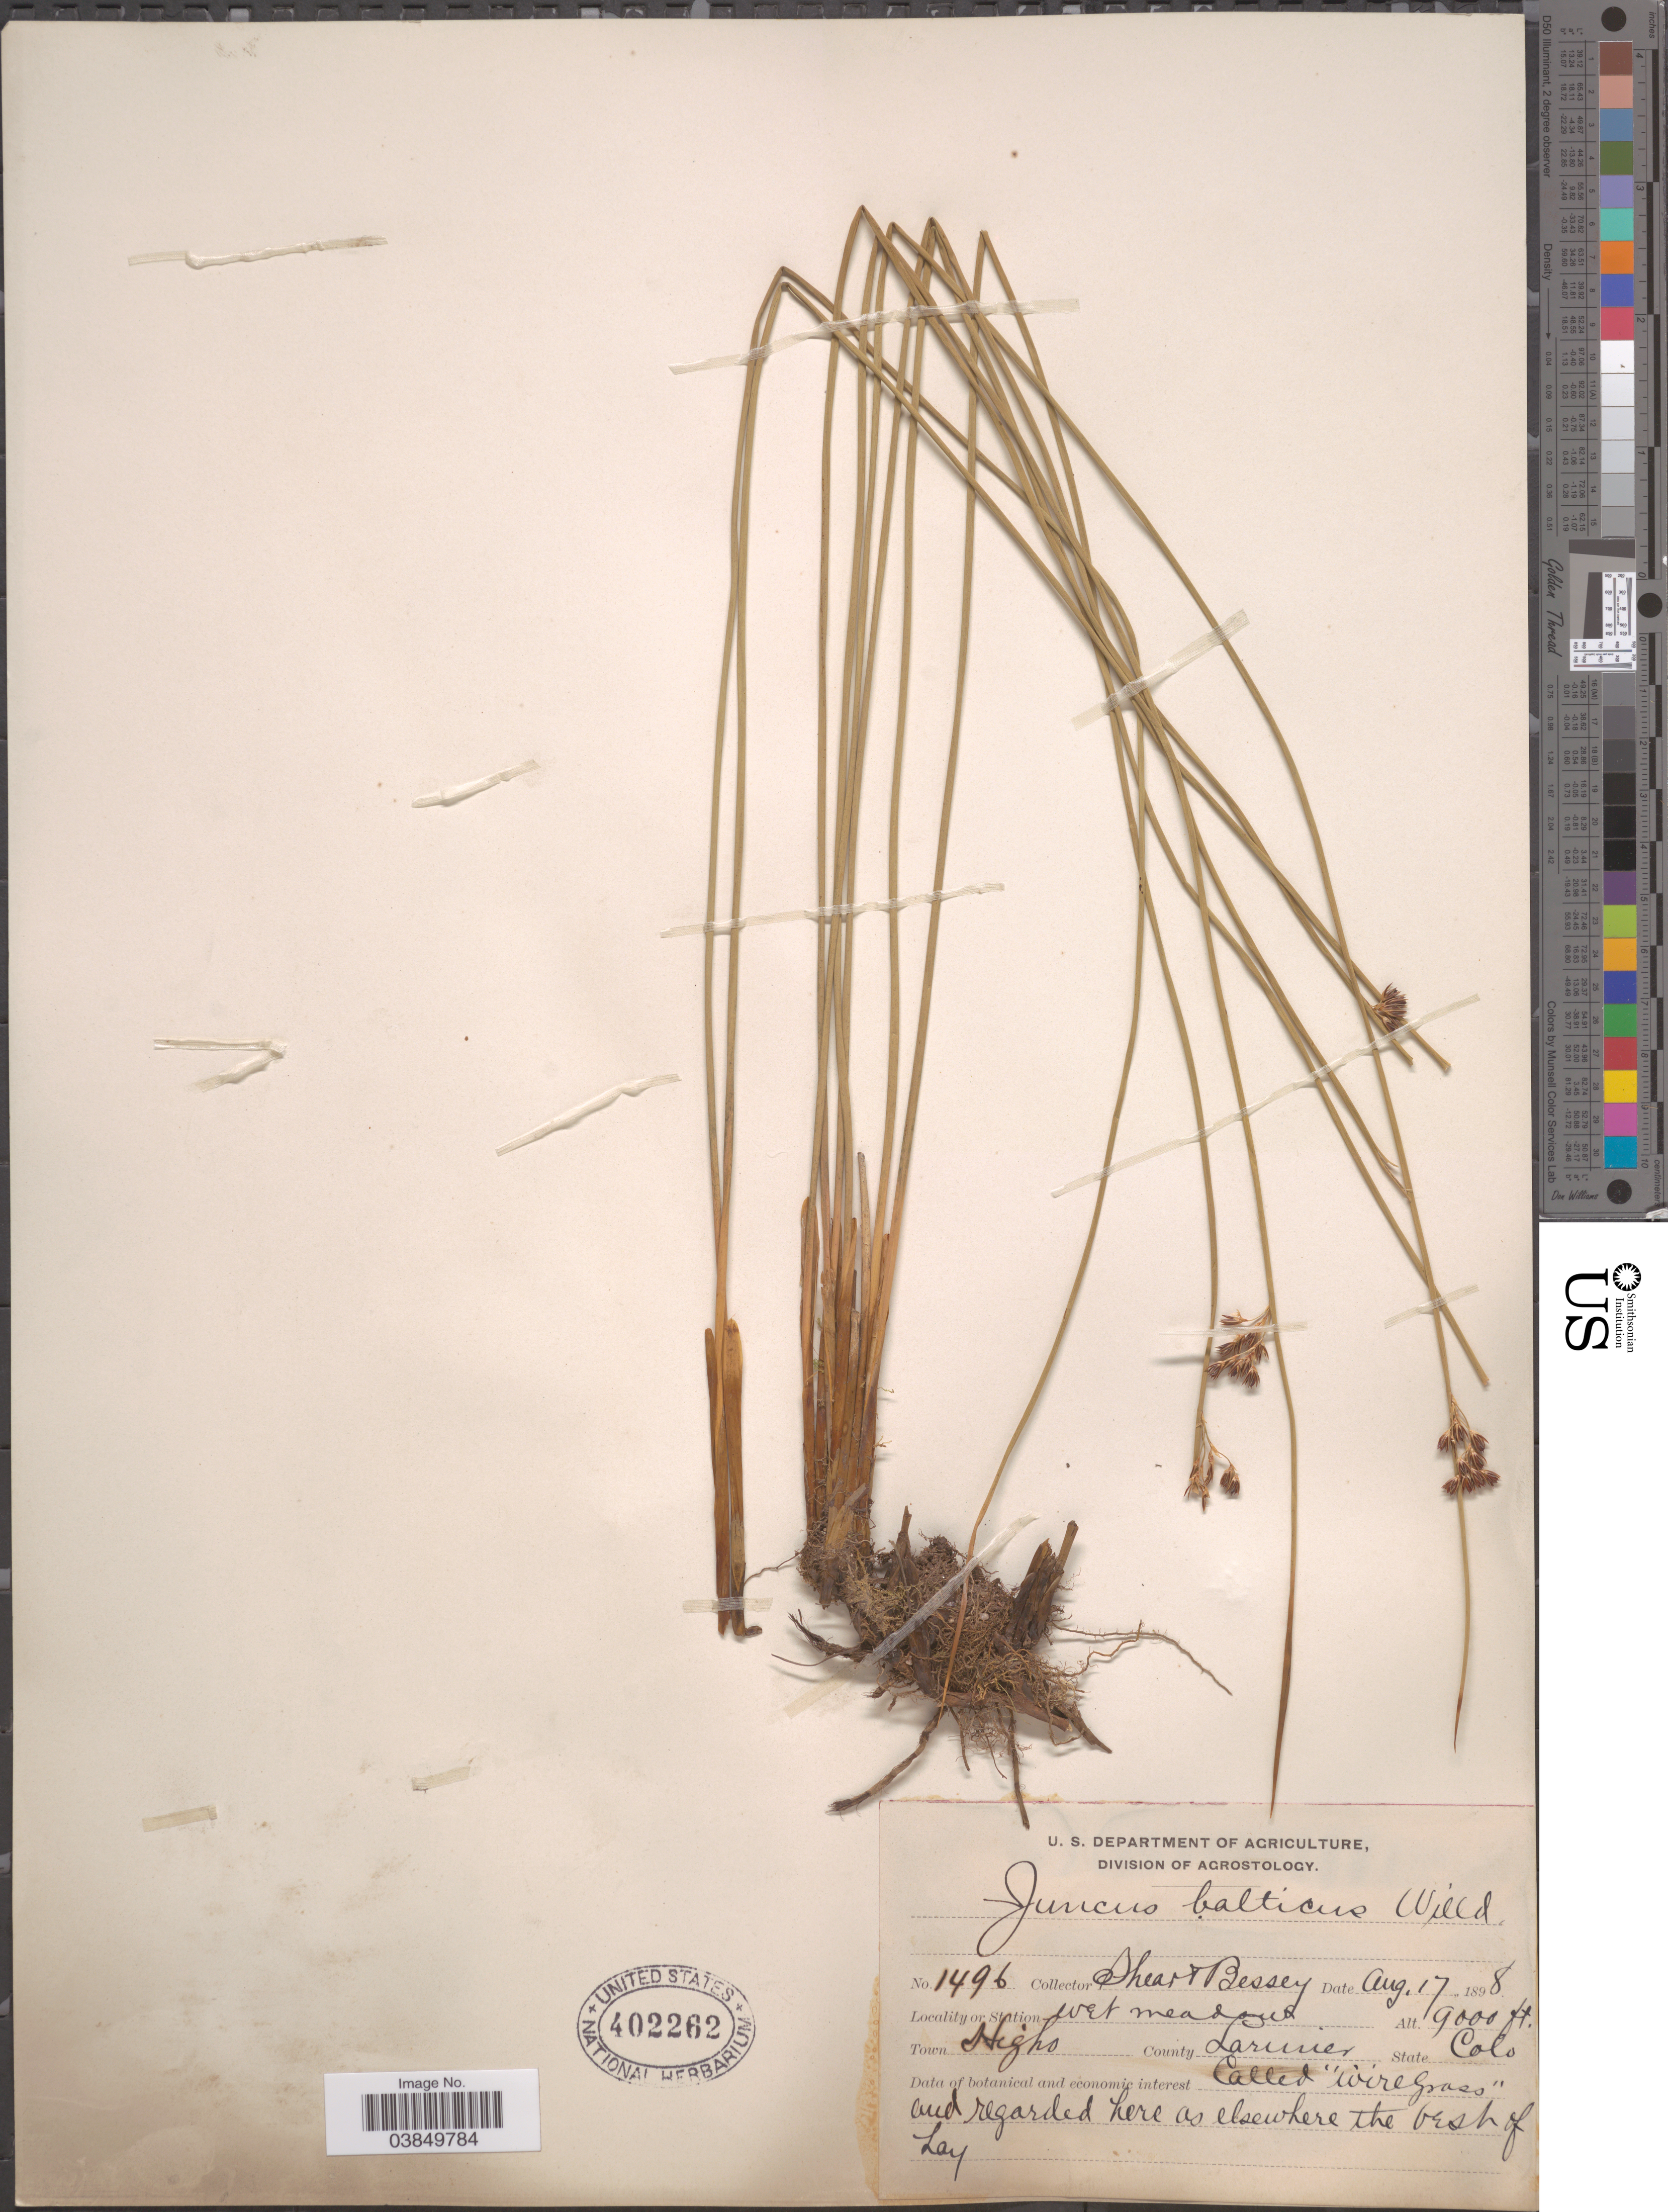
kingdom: Plantae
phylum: Tracheophyta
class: Liliopsida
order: Poales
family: Juncaceae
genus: Juncus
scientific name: Juncus balticus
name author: Willd.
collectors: -- Shear & -. Bessey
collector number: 1496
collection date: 1898-08-17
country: United States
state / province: Colorado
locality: Town Highs. County Larimer.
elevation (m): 2743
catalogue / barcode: US 402262